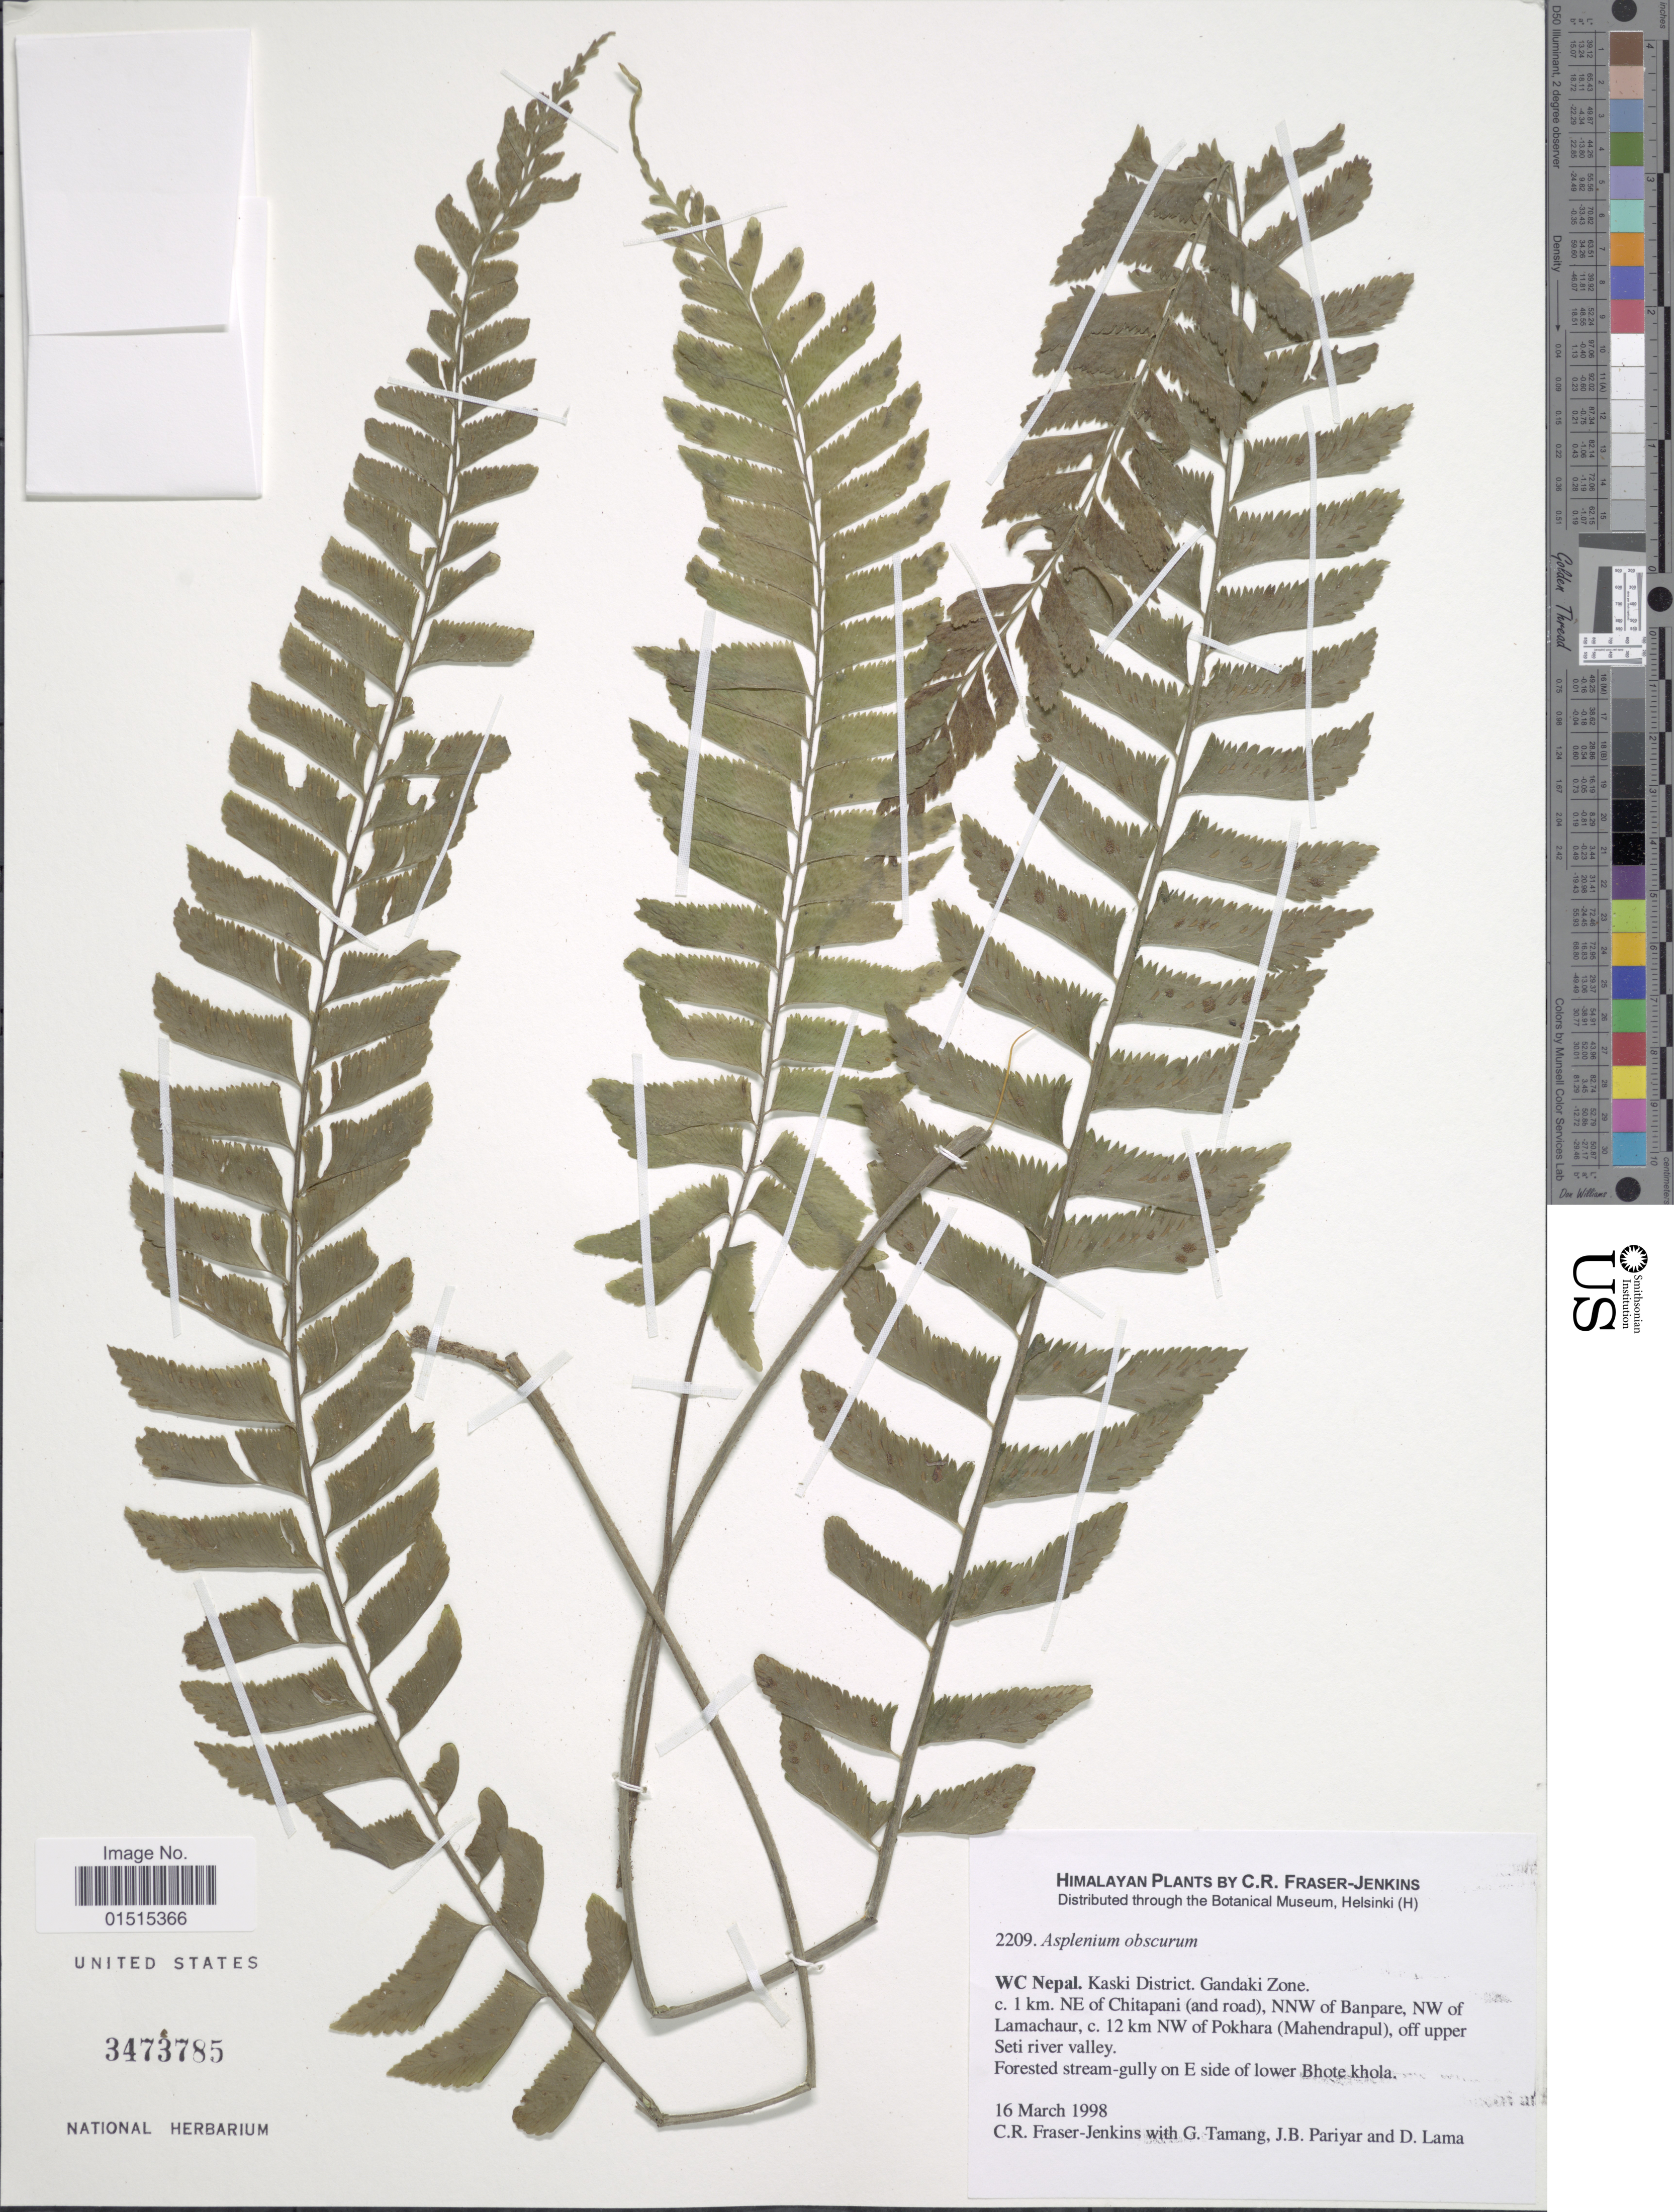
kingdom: Plantae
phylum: Tracheophyta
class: Polypodiopsida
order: Polypodiales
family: Aspleniaceae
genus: Asplenium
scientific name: Asplenium obscurum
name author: Blume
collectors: C. R. Fraser-Jenkins, G. Tamang, J. Pariyar & D. Lama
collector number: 2209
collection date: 1998-03-16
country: Nepal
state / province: Gandaki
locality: WC Nepal, Kaski District. Gandaki Zone. c. 1 km. NE of Chitapani (and road). NNW of Banpare, NW of Lamachaur, c. 12 km NW of Pokhara (Mahendrapul), off upper Seti river valley, forested stream-gully on E side of lower Bhote khola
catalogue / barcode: US 3473785